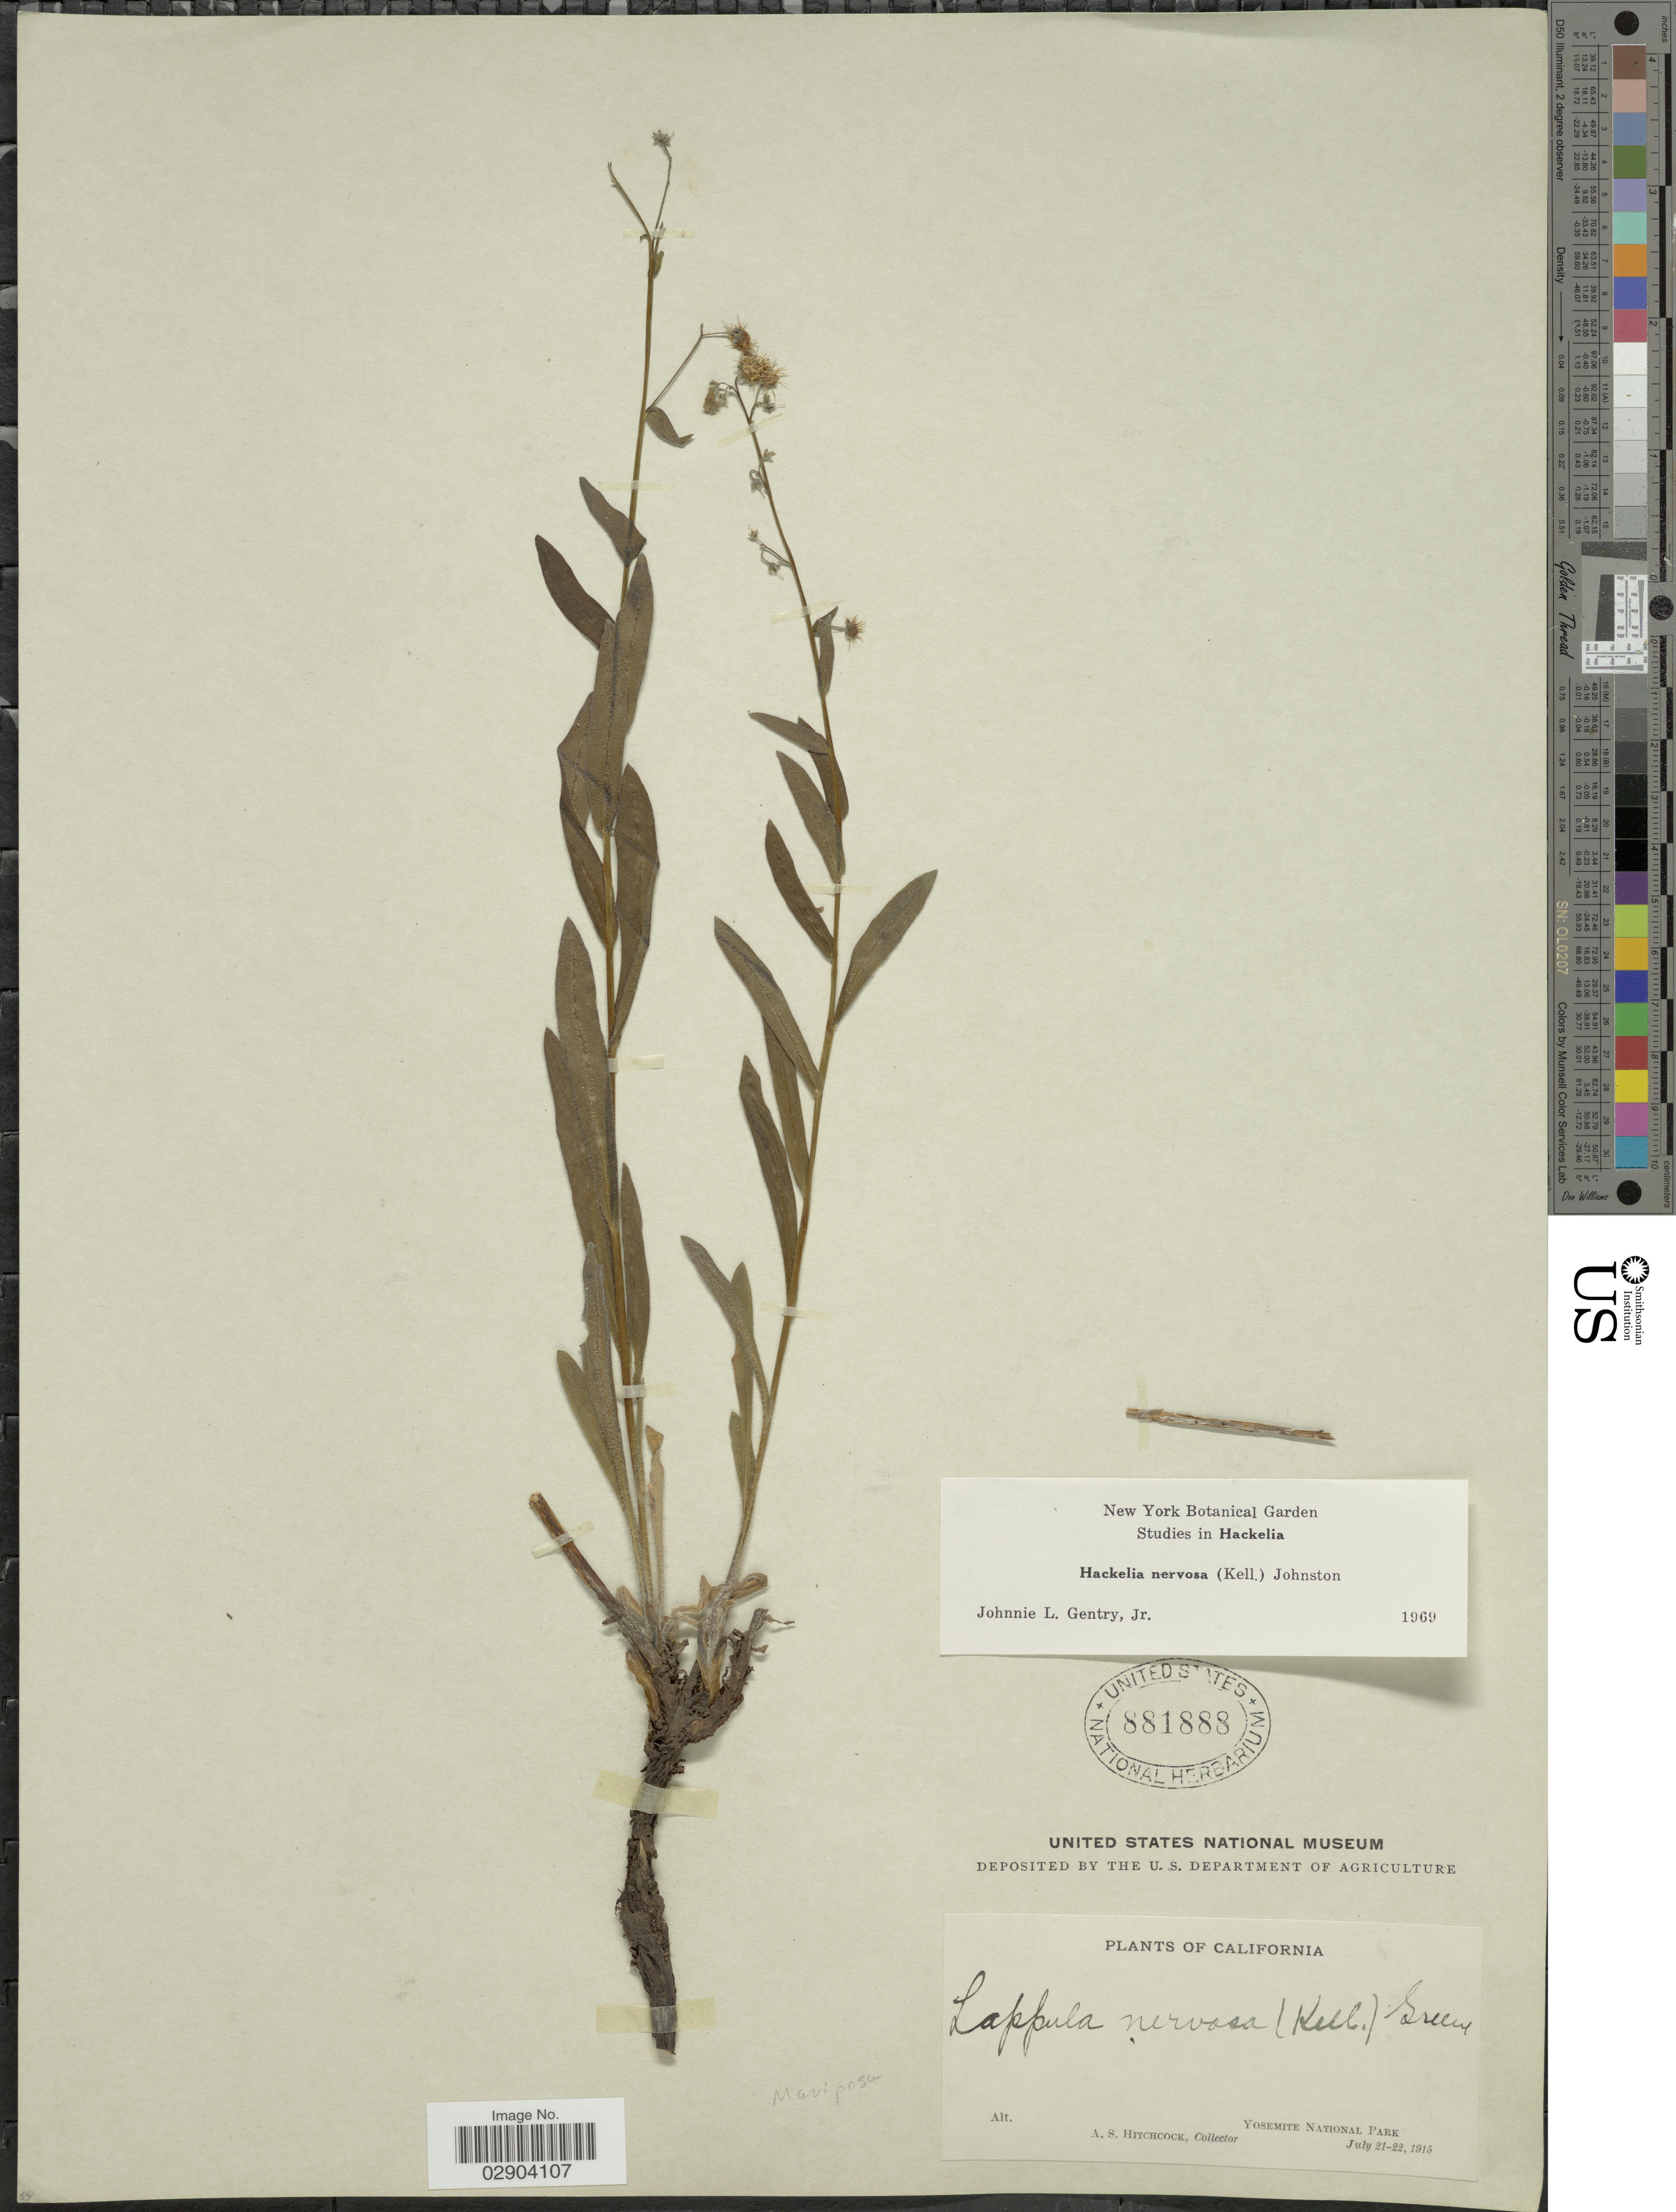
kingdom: Plantae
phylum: Tracheophyta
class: Magnoliopsida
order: Boraginales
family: Boraginaceae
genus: Hackelia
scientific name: Hackelia nervosa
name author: (Kellogg) I.M. Johnst.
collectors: A. S. Hitchcock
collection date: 1915-07-21/1915-07-22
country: United States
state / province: California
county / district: Mariposa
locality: Yosemite National Park. Mariposa.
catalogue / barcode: US 881888